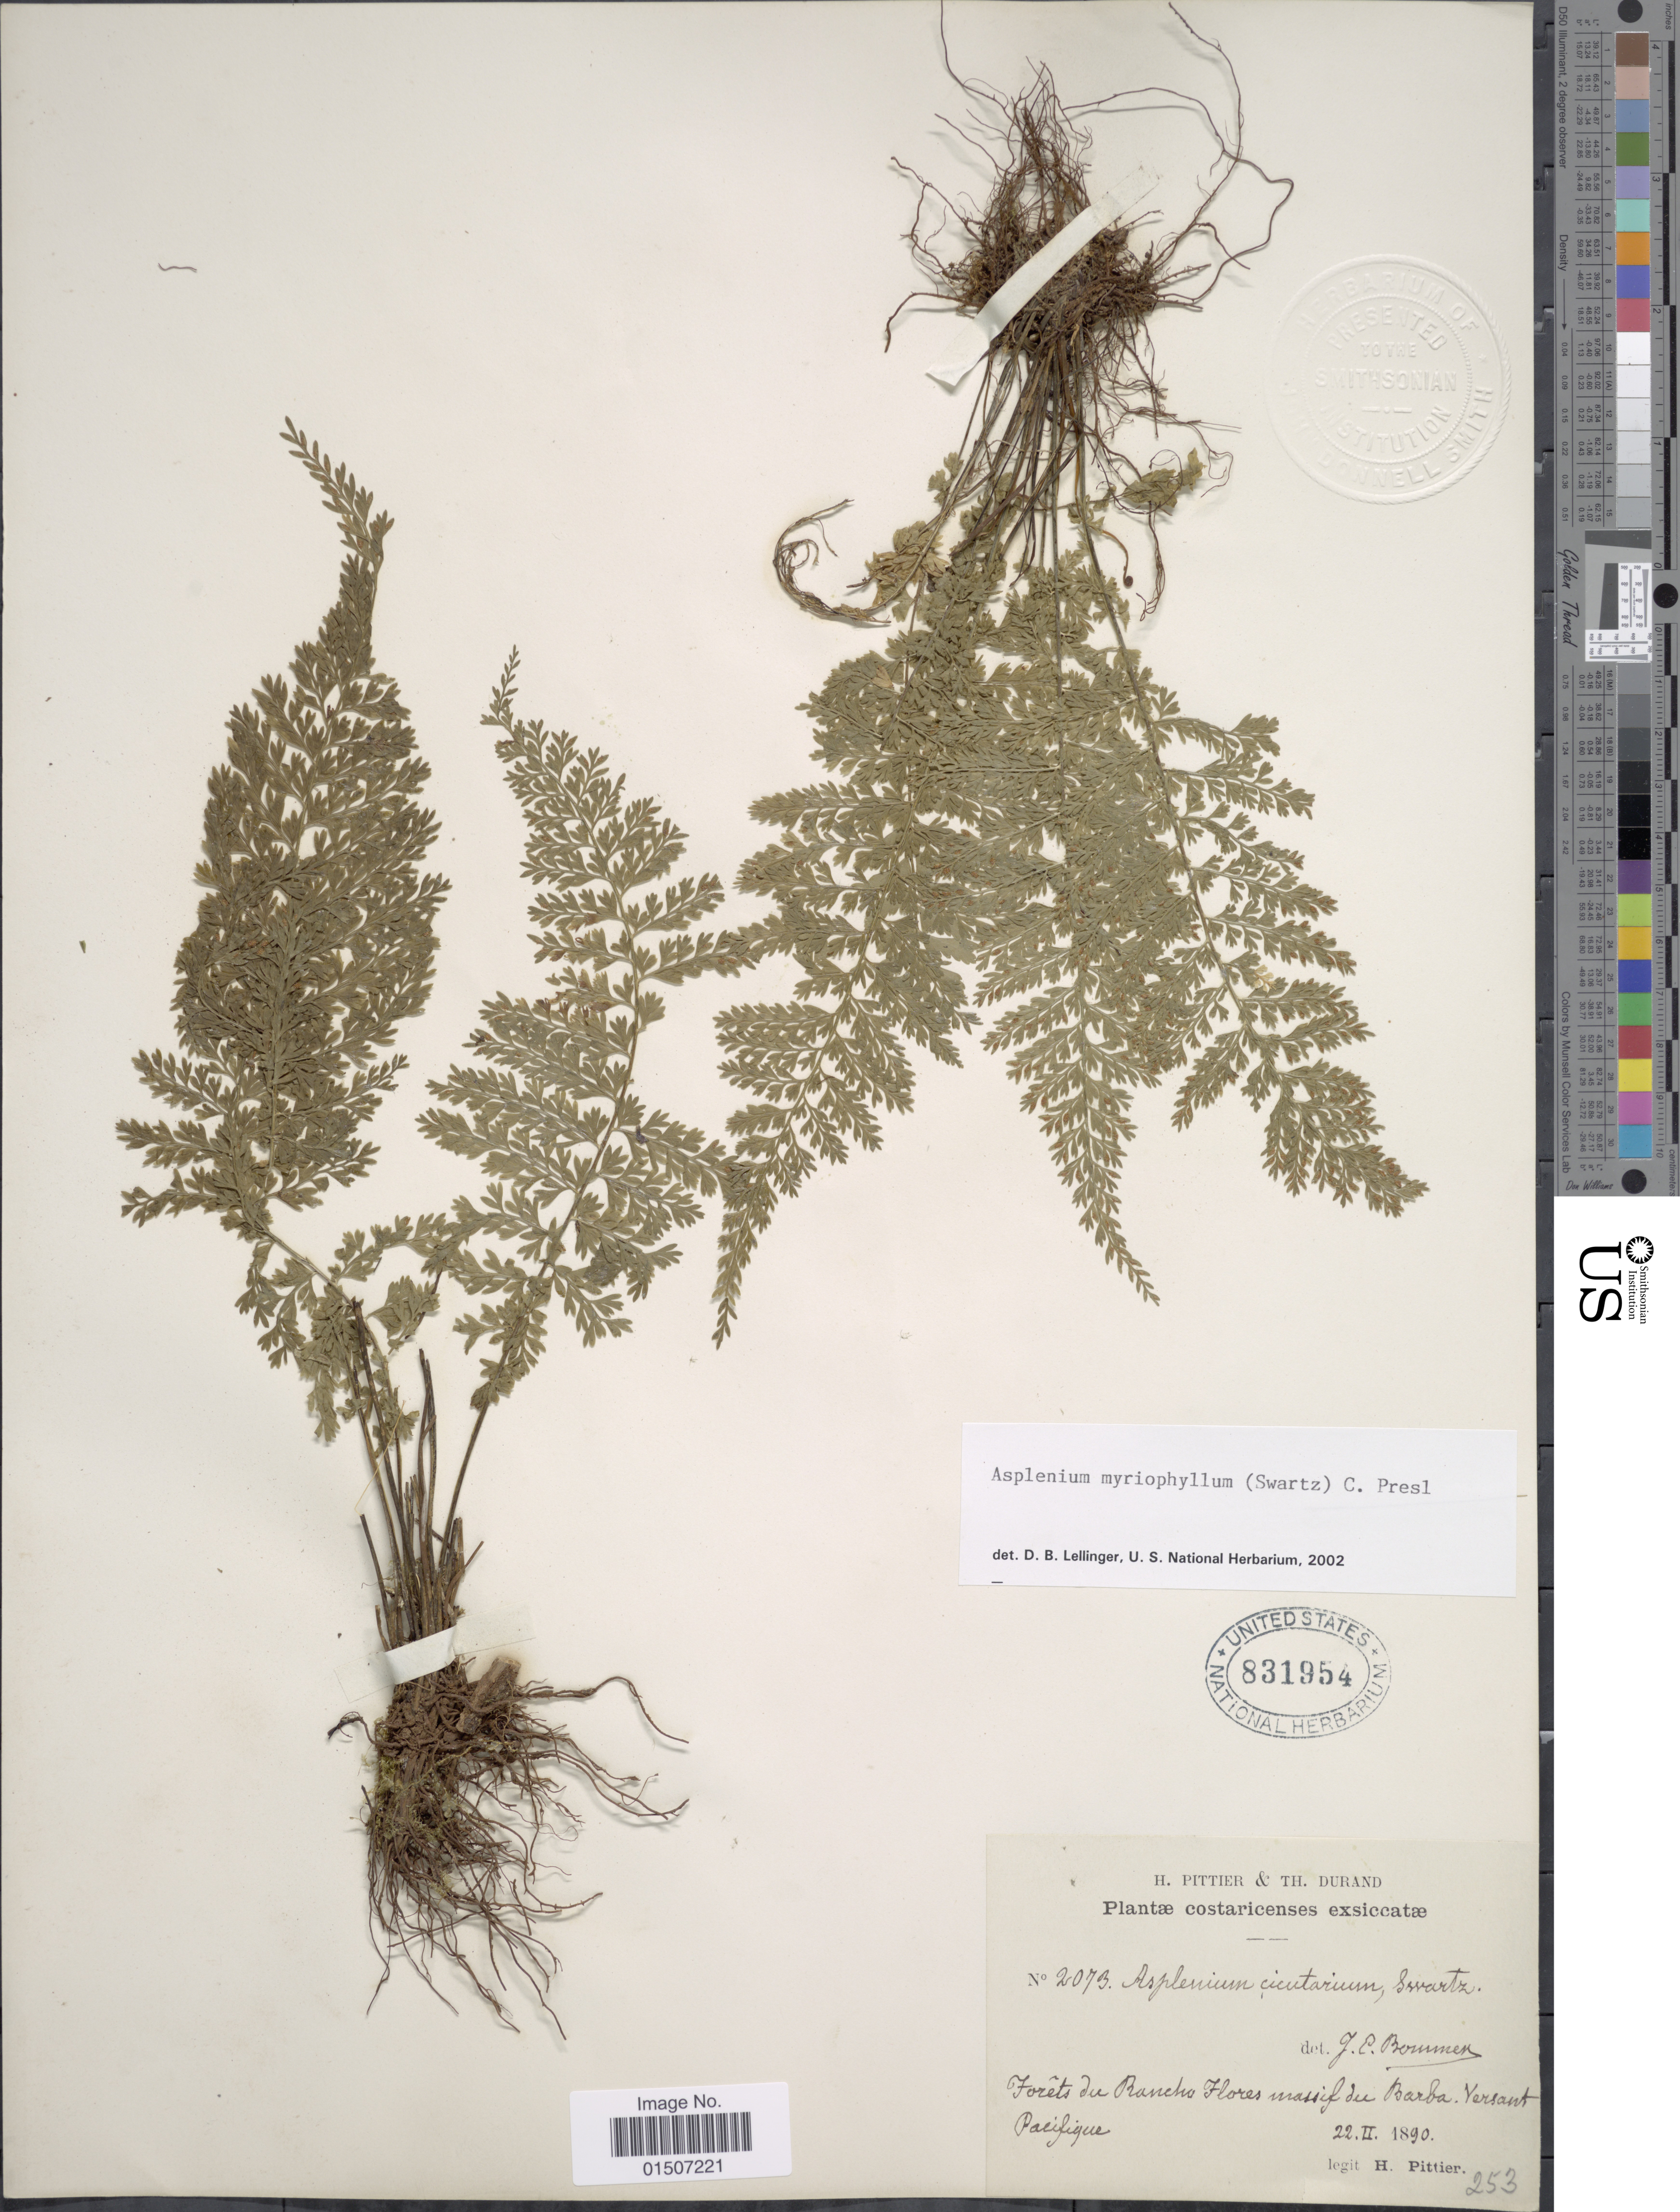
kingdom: Plantae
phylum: Tracheophyta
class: Polypodiopsida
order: Polypodiales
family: Aspleniaceae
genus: Asplenium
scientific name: Asplenium myriophyllum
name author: (Sw.) C. Presl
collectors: H. F. Pittier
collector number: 2073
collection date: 1890-02-22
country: Costa Rica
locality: Forest du Rancho Flores massif du Barba, Vrsant Pacifque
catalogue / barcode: US 831954